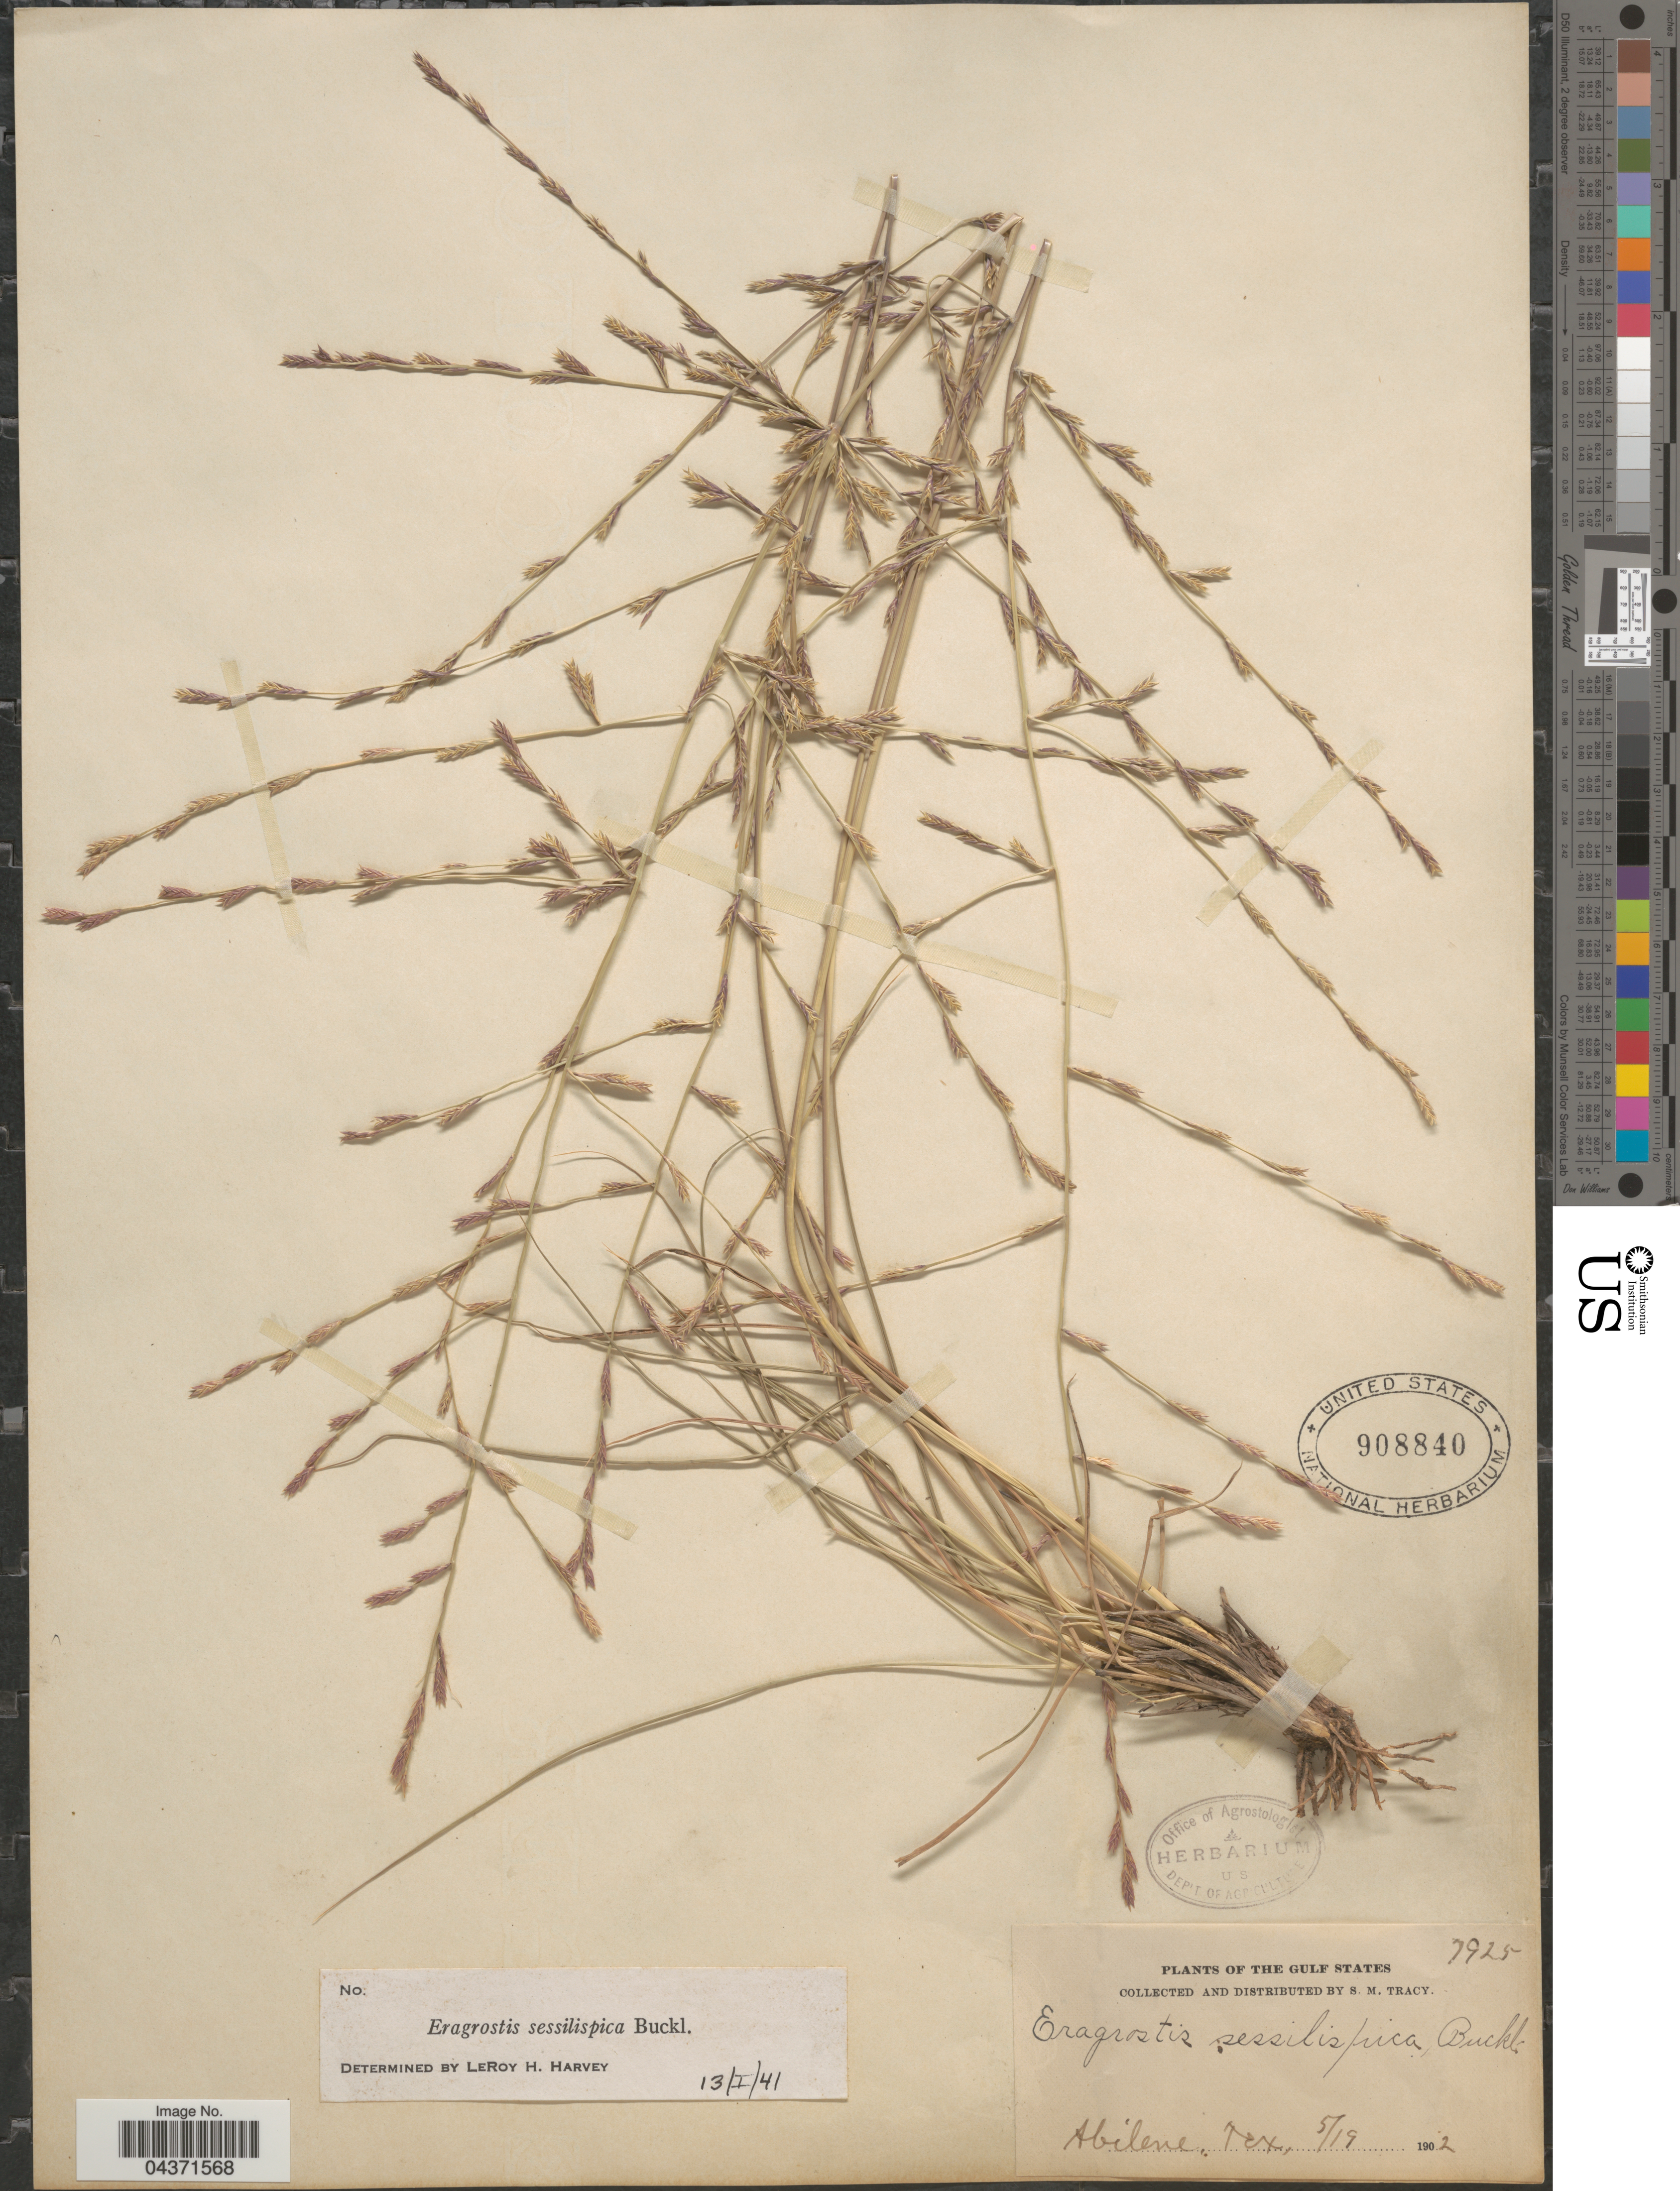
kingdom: Plantae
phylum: Tracheophyta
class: Liliopsida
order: Poales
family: Poaceae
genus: Eragrostis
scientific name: Eragrostis sessilispica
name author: Buckley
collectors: S. M. Tracy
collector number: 7925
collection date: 1902-05-19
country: United States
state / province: Texas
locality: Gulf States. Abilene.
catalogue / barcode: US 908840